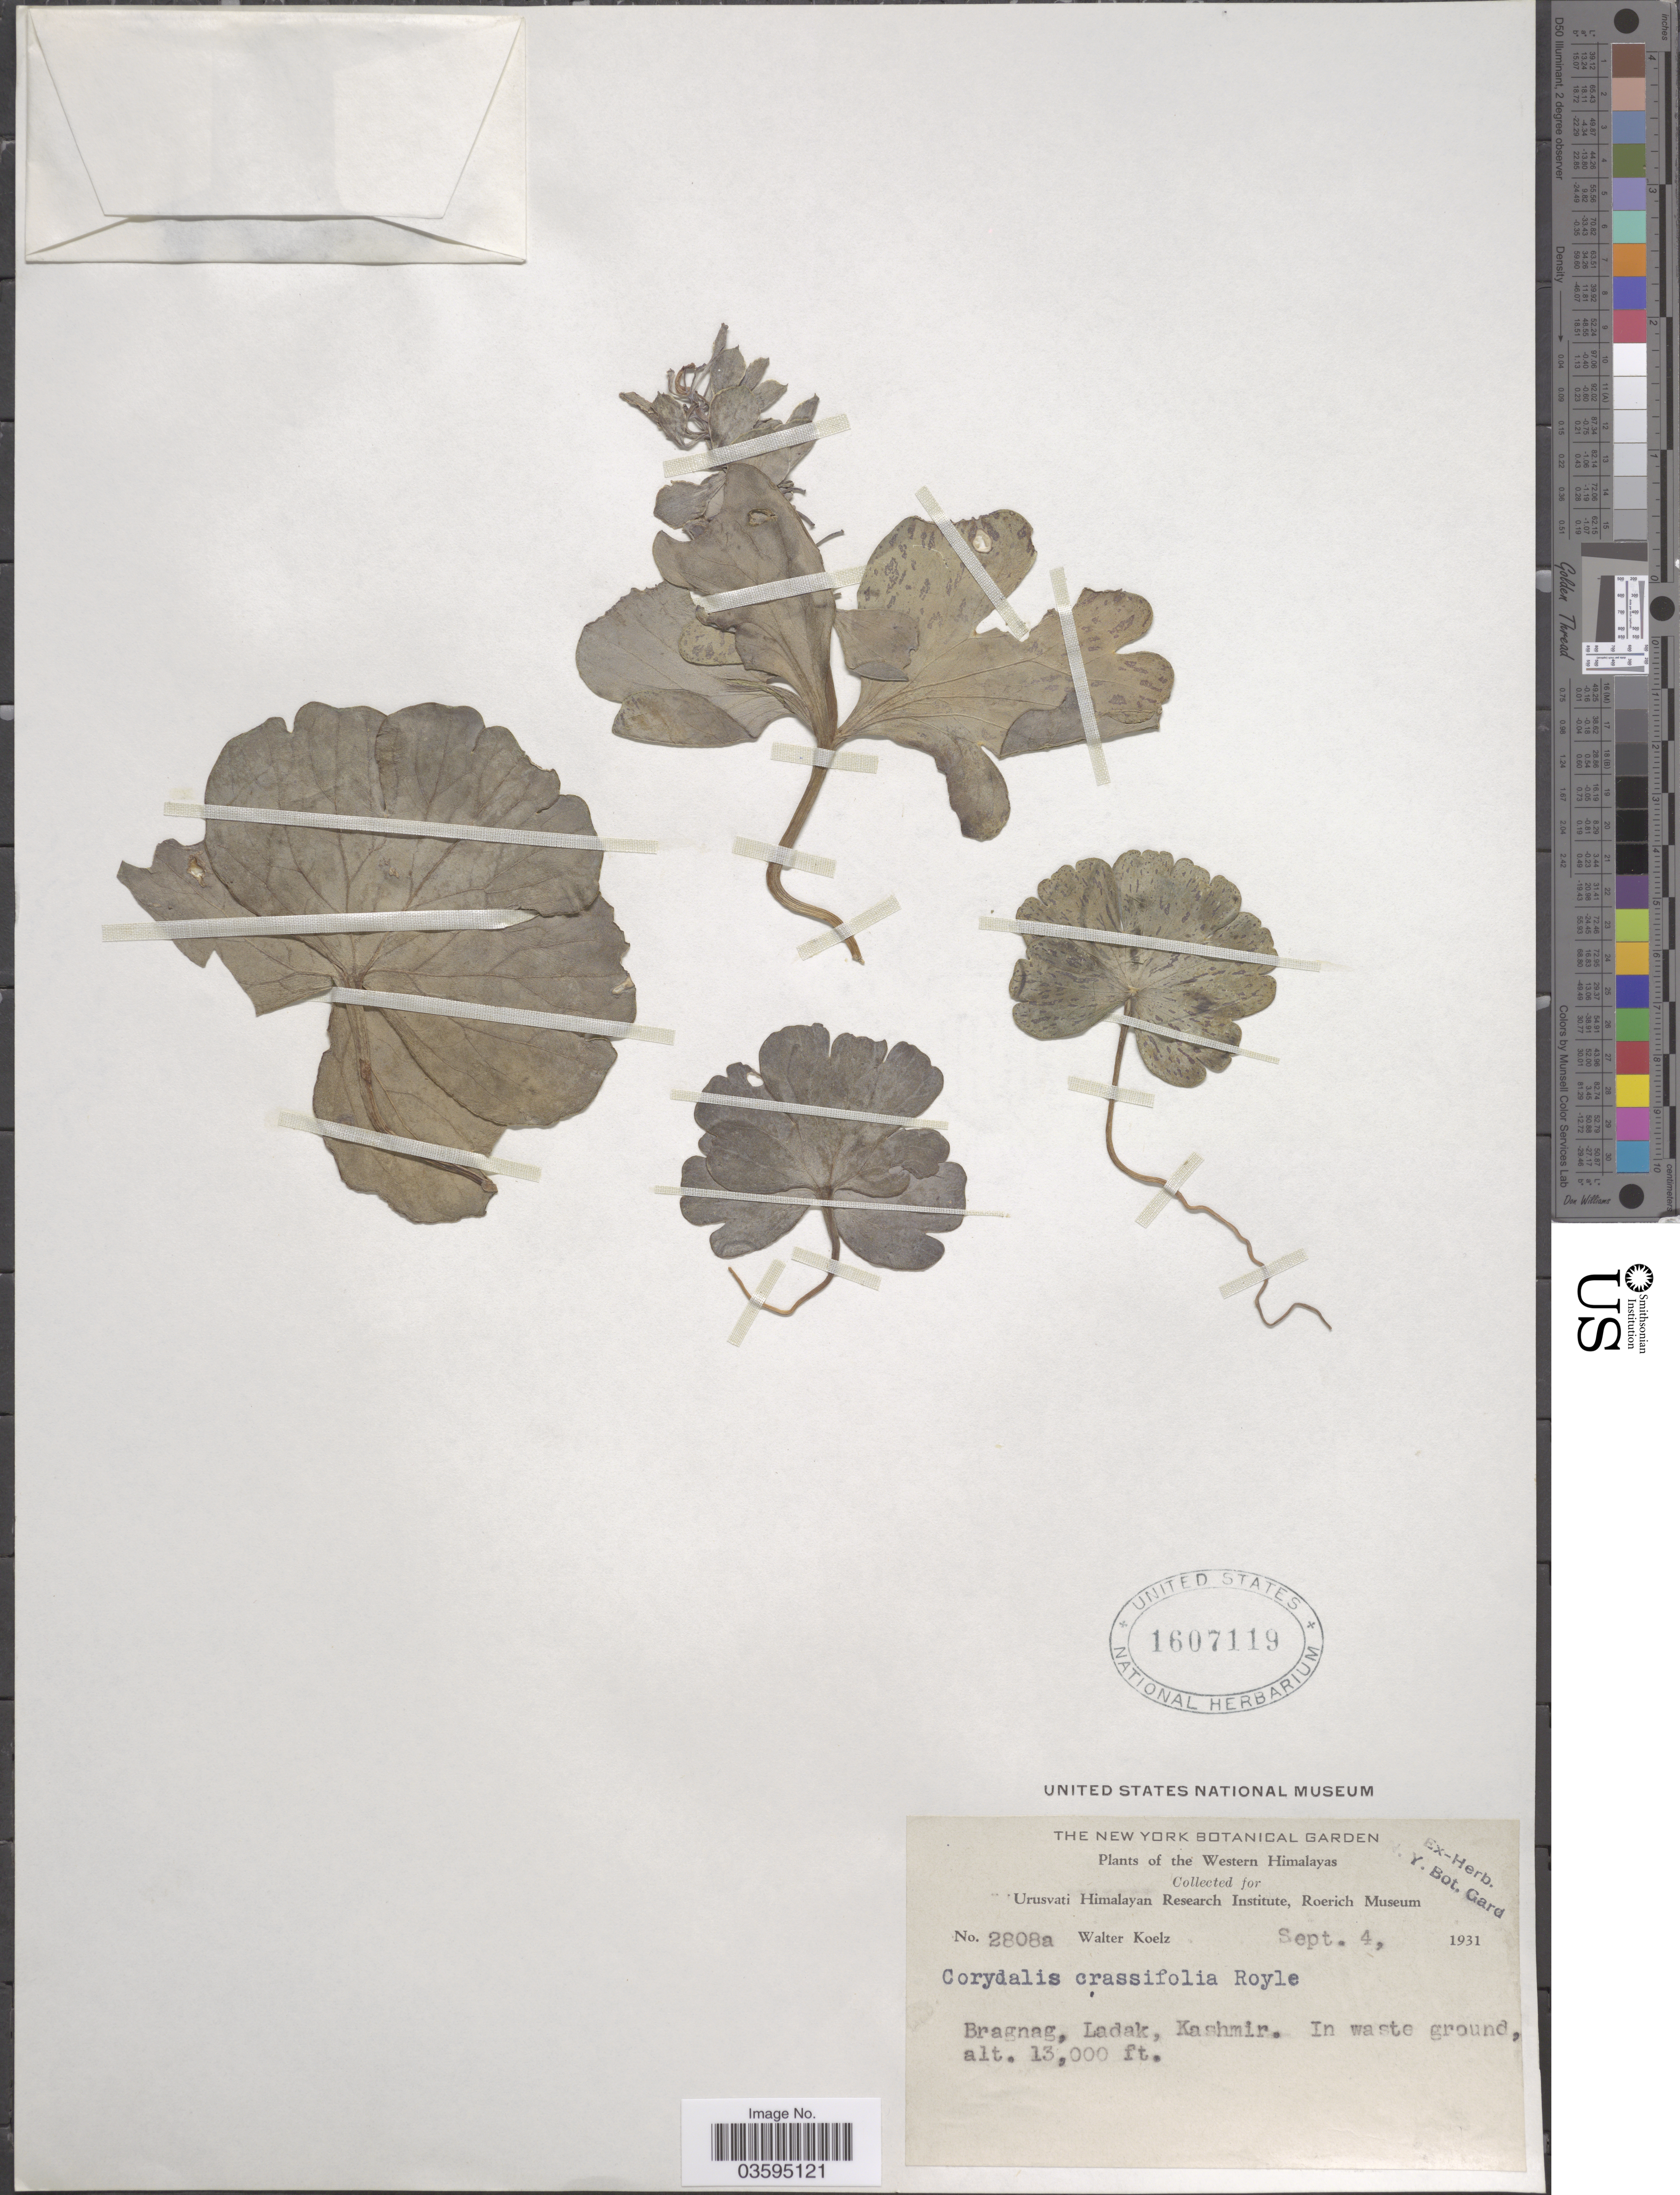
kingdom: Plantae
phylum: Tracheophyta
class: Magnoliopsida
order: Ranunculales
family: Papaveraceae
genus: Corydalis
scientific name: Corydalis crassifolia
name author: Royle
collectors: W. N. Koelz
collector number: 2808a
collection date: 1931-09-04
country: India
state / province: Ladakh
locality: Western Himalayas. Bragnag, Ladak, Kashmir.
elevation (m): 3962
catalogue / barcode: US 1607119